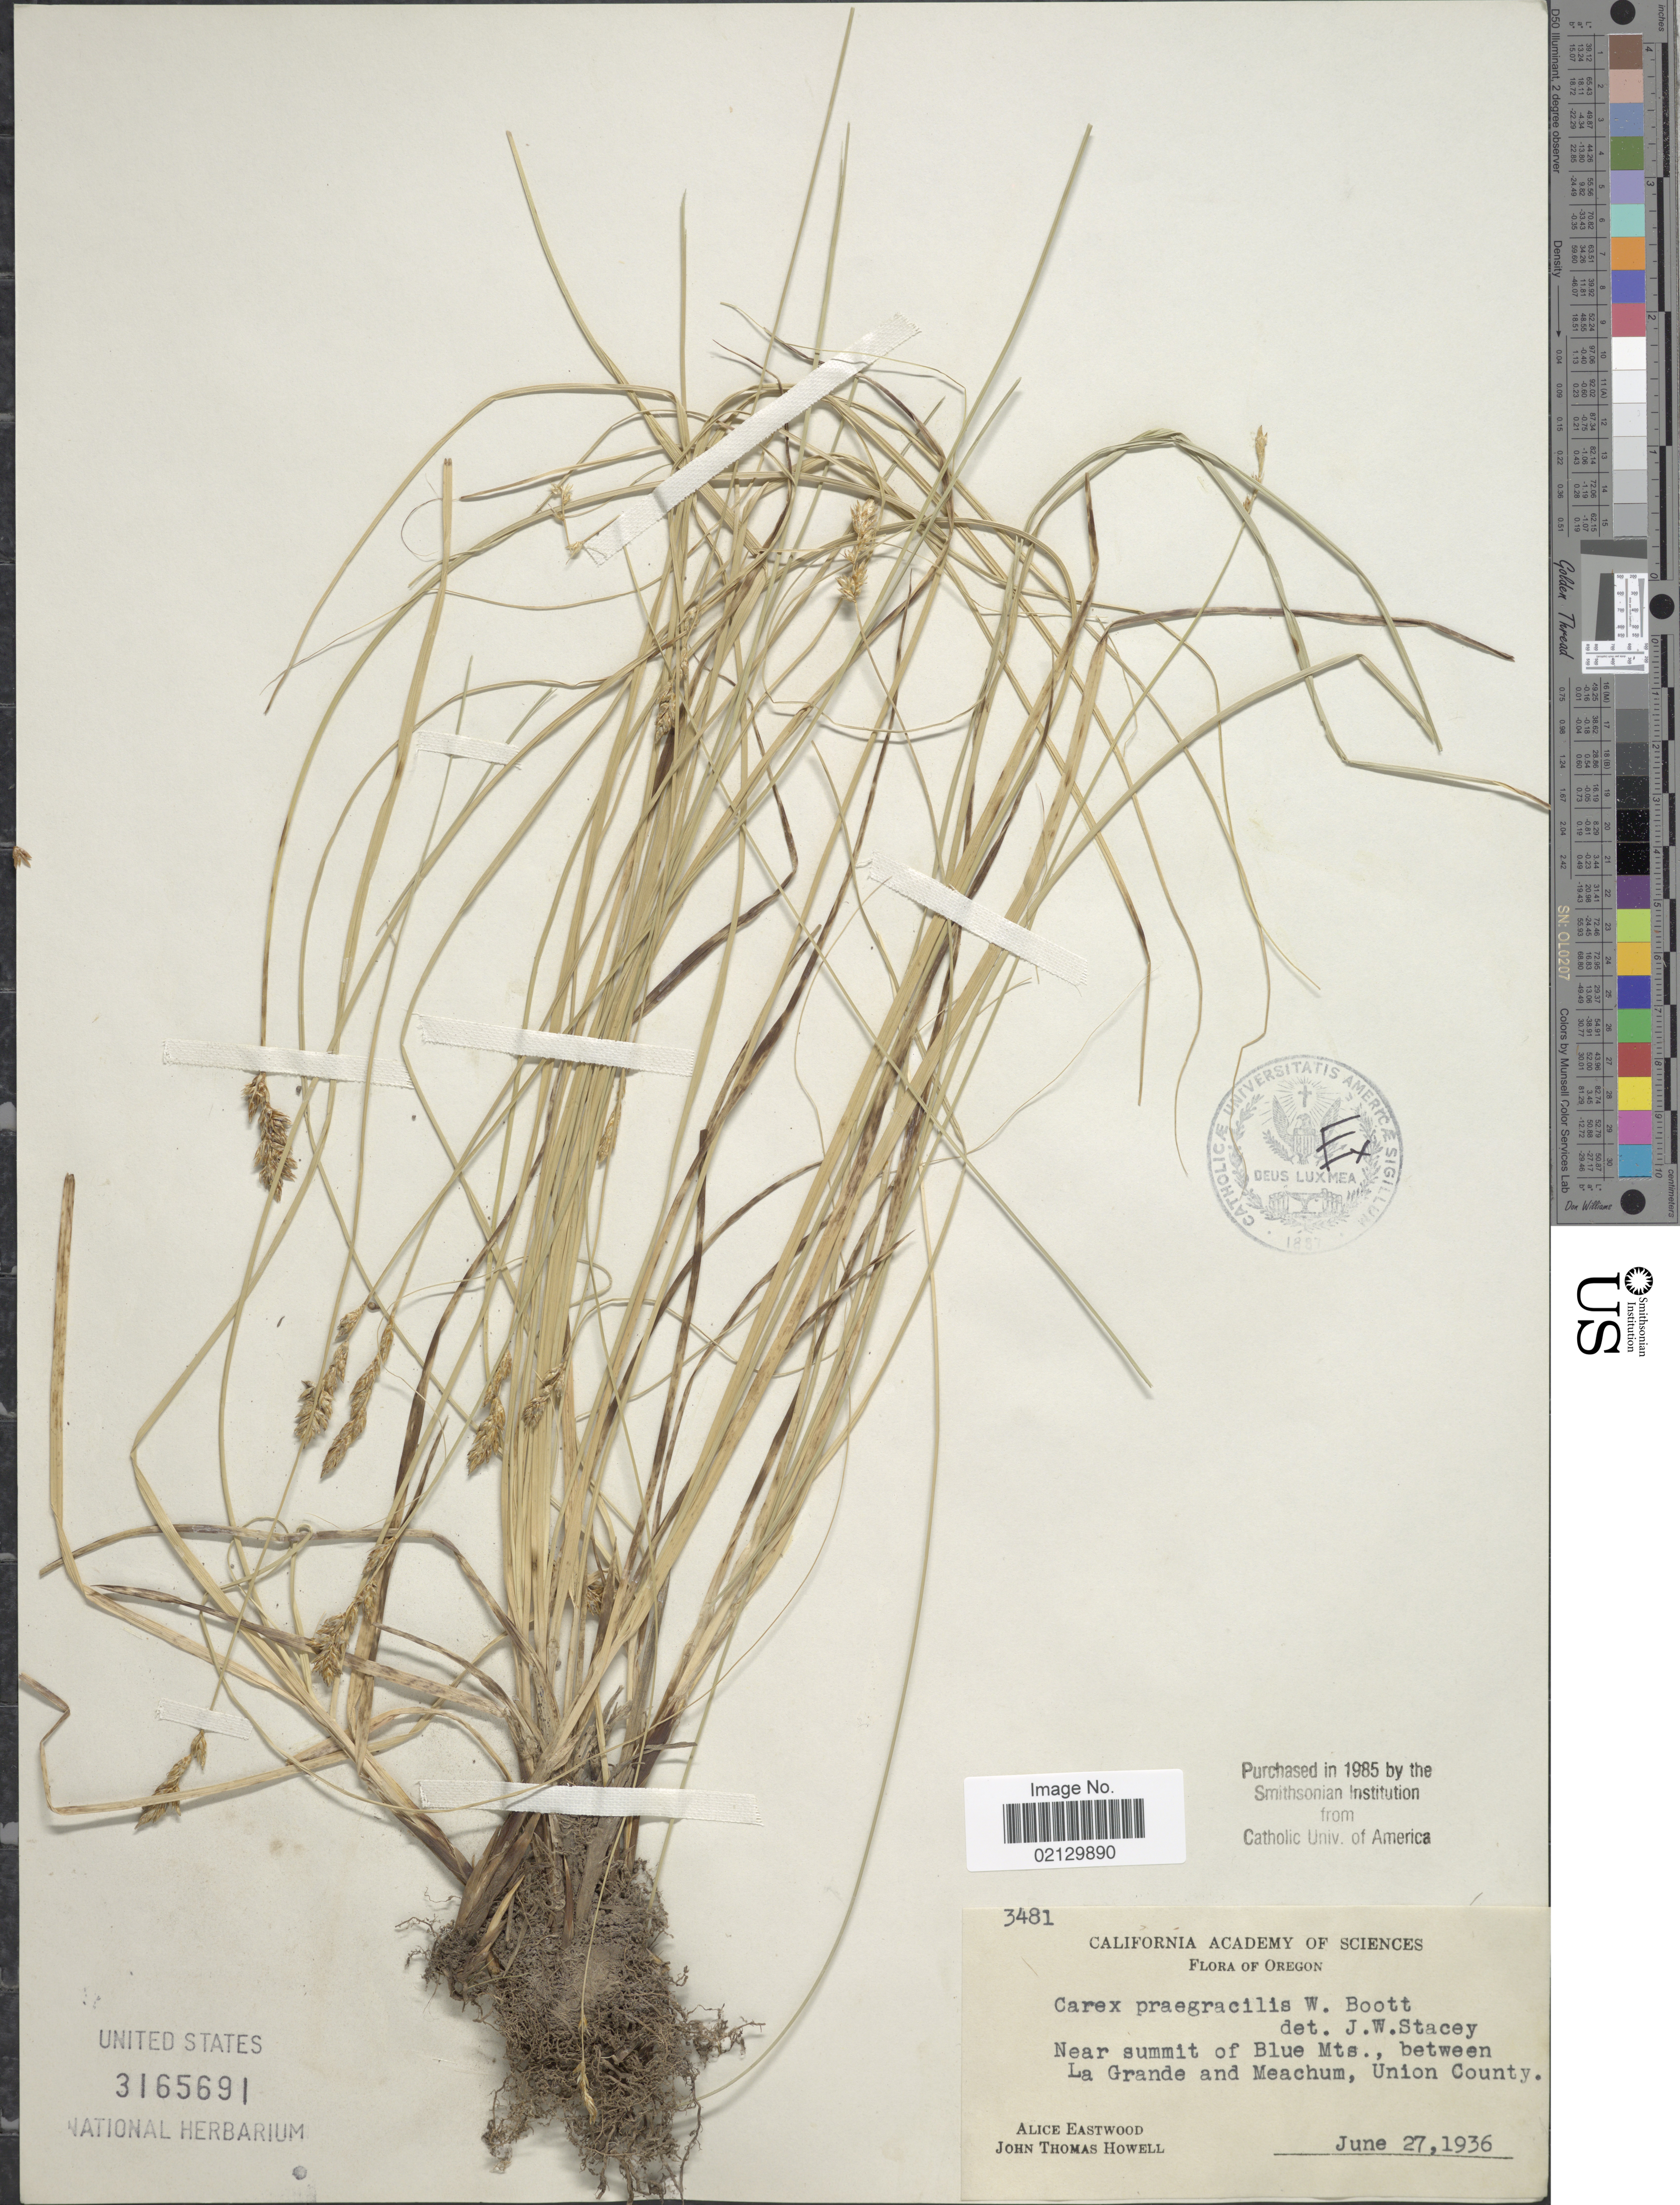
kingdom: Plantae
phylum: Tracheophyta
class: Liliopsida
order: Poales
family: Cyperaceae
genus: Carex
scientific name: Carex praegracilis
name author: W. Boott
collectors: A. Eastwood & J. T. Howell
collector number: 3481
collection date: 1936-06-27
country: United States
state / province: Oregon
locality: Oregon, Near summit of Blue Mts., Between La Grande and Meachum, Union County.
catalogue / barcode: US 3165691